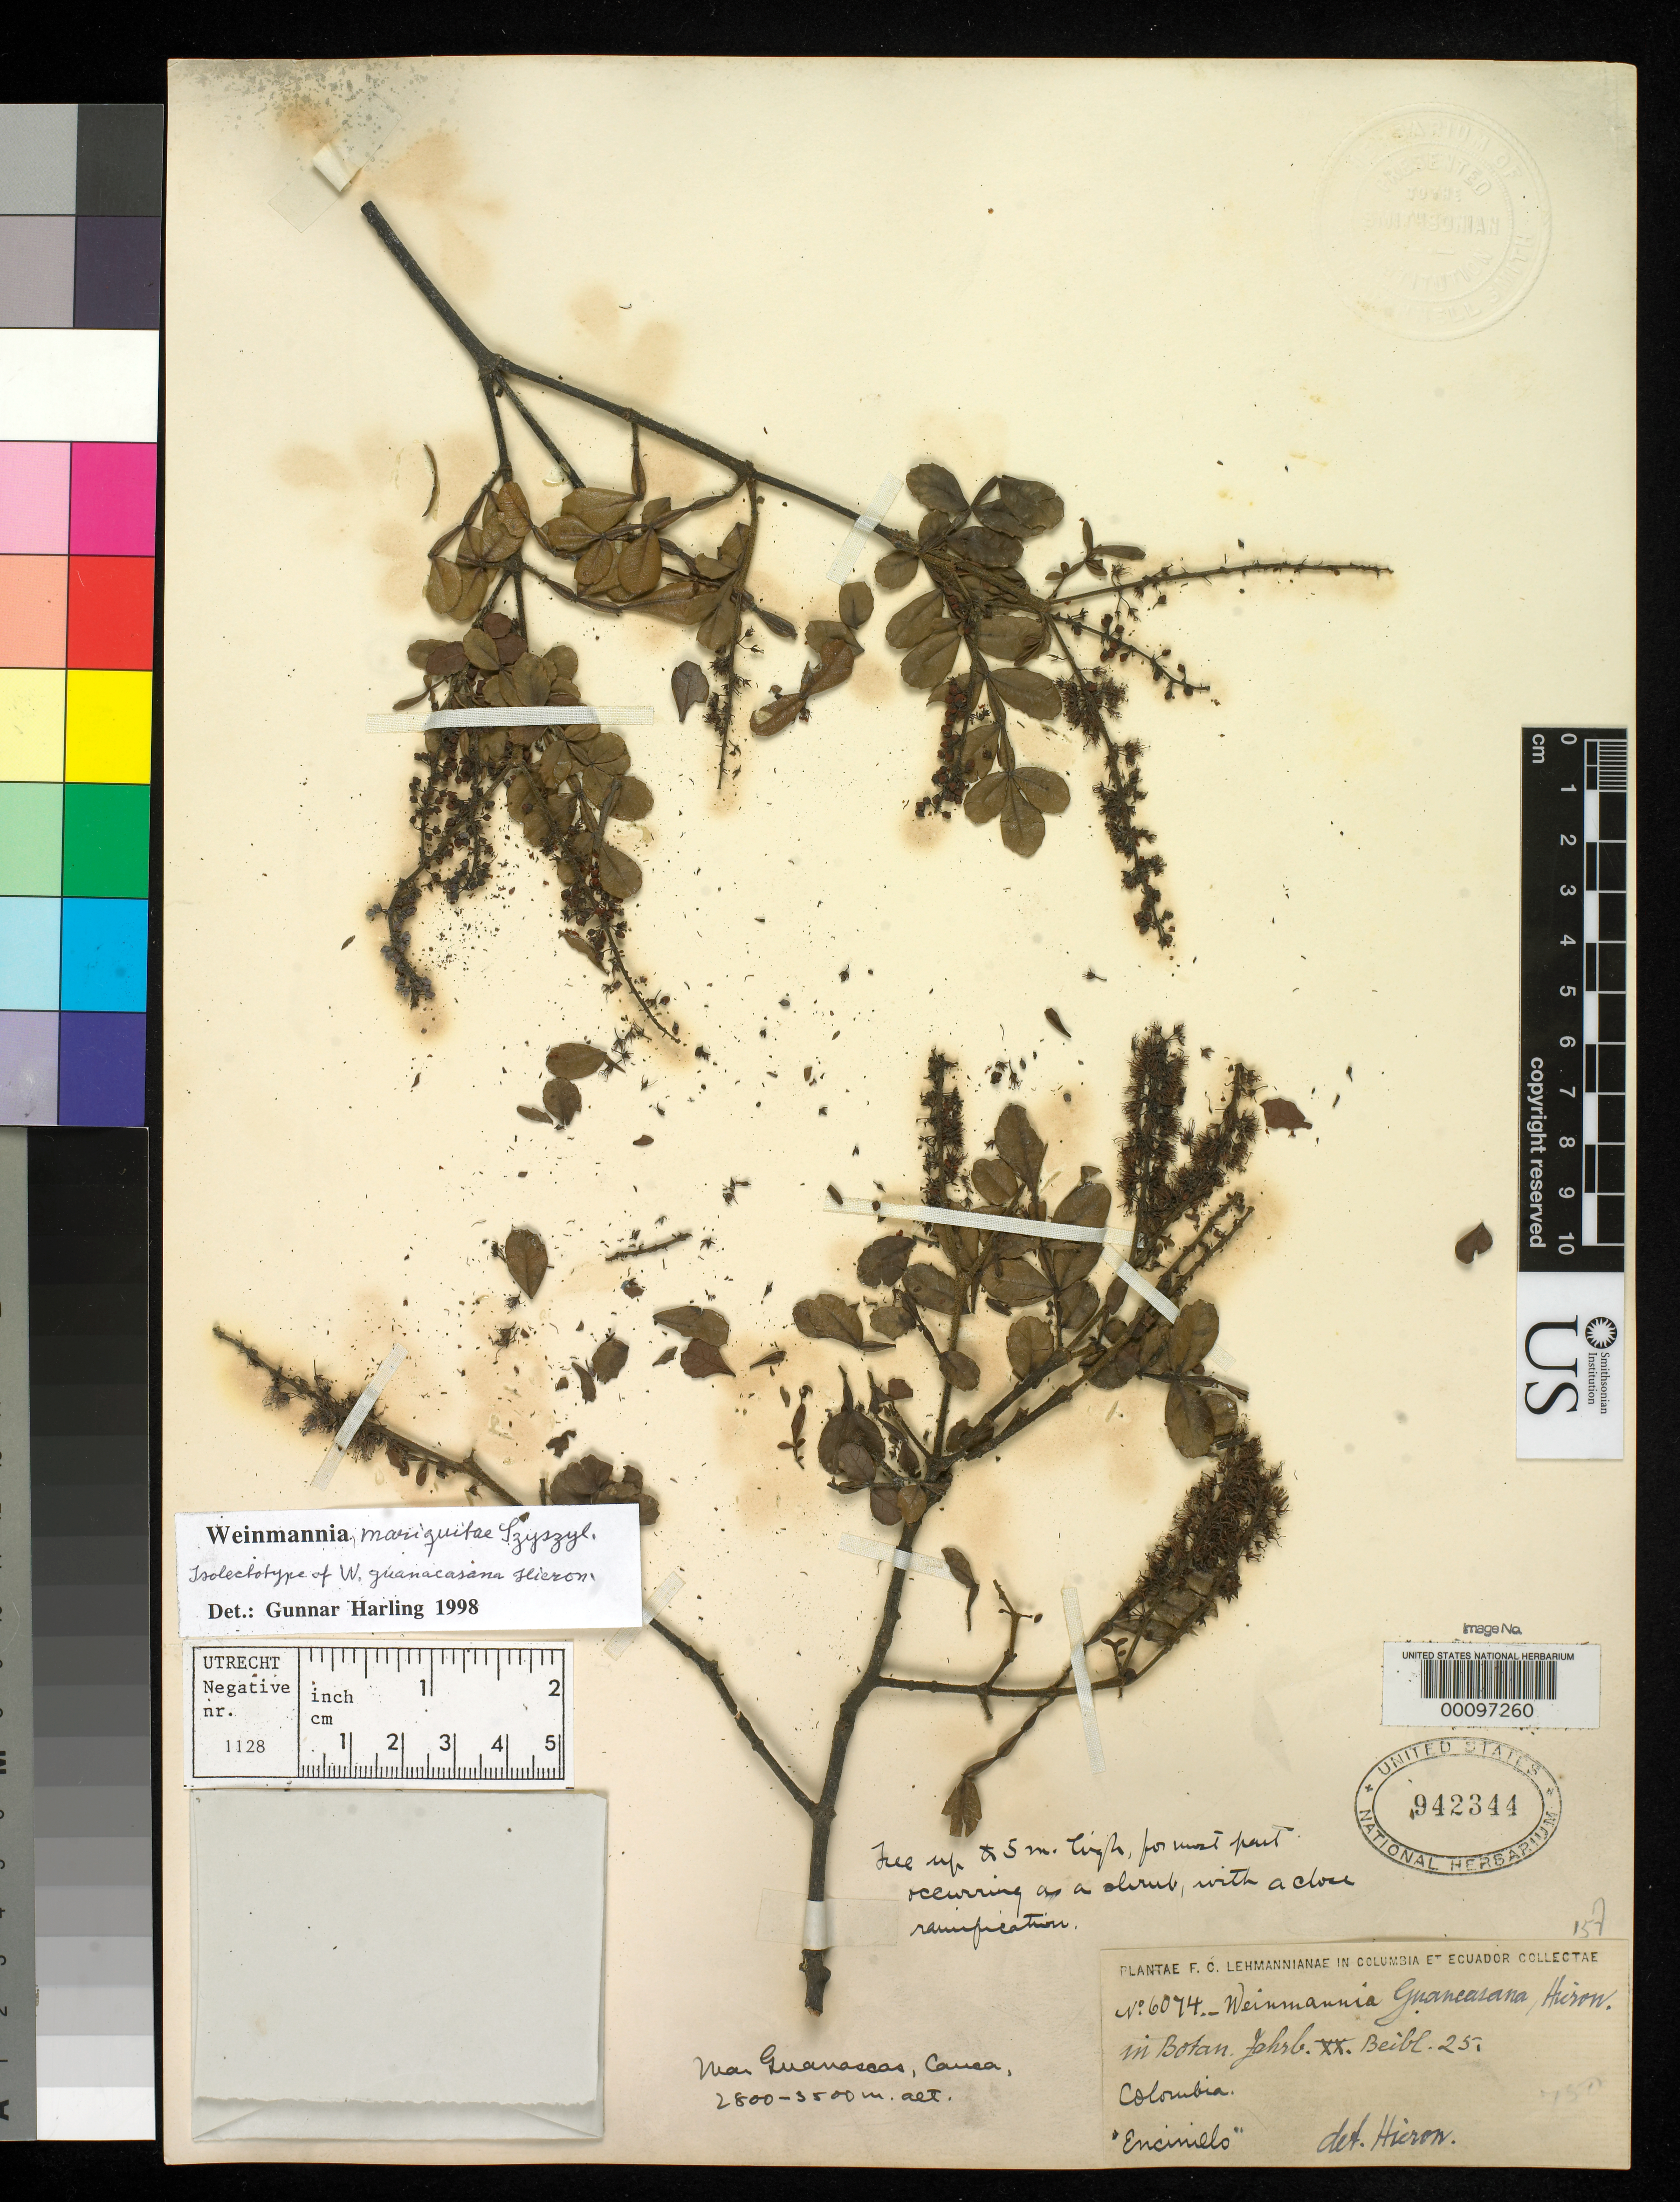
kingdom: Plantae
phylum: Tracheophyta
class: Magnoliopsida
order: Oxalidales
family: Cunoniaceae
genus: Weinmannia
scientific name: Weinmannia guanacasana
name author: Hieron.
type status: Isotype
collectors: F. C. Lehmann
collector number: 6074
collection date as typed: Feb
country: Colombia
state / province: Cauca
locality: Near Guanacas.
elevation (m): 2800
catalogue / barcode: US 942344